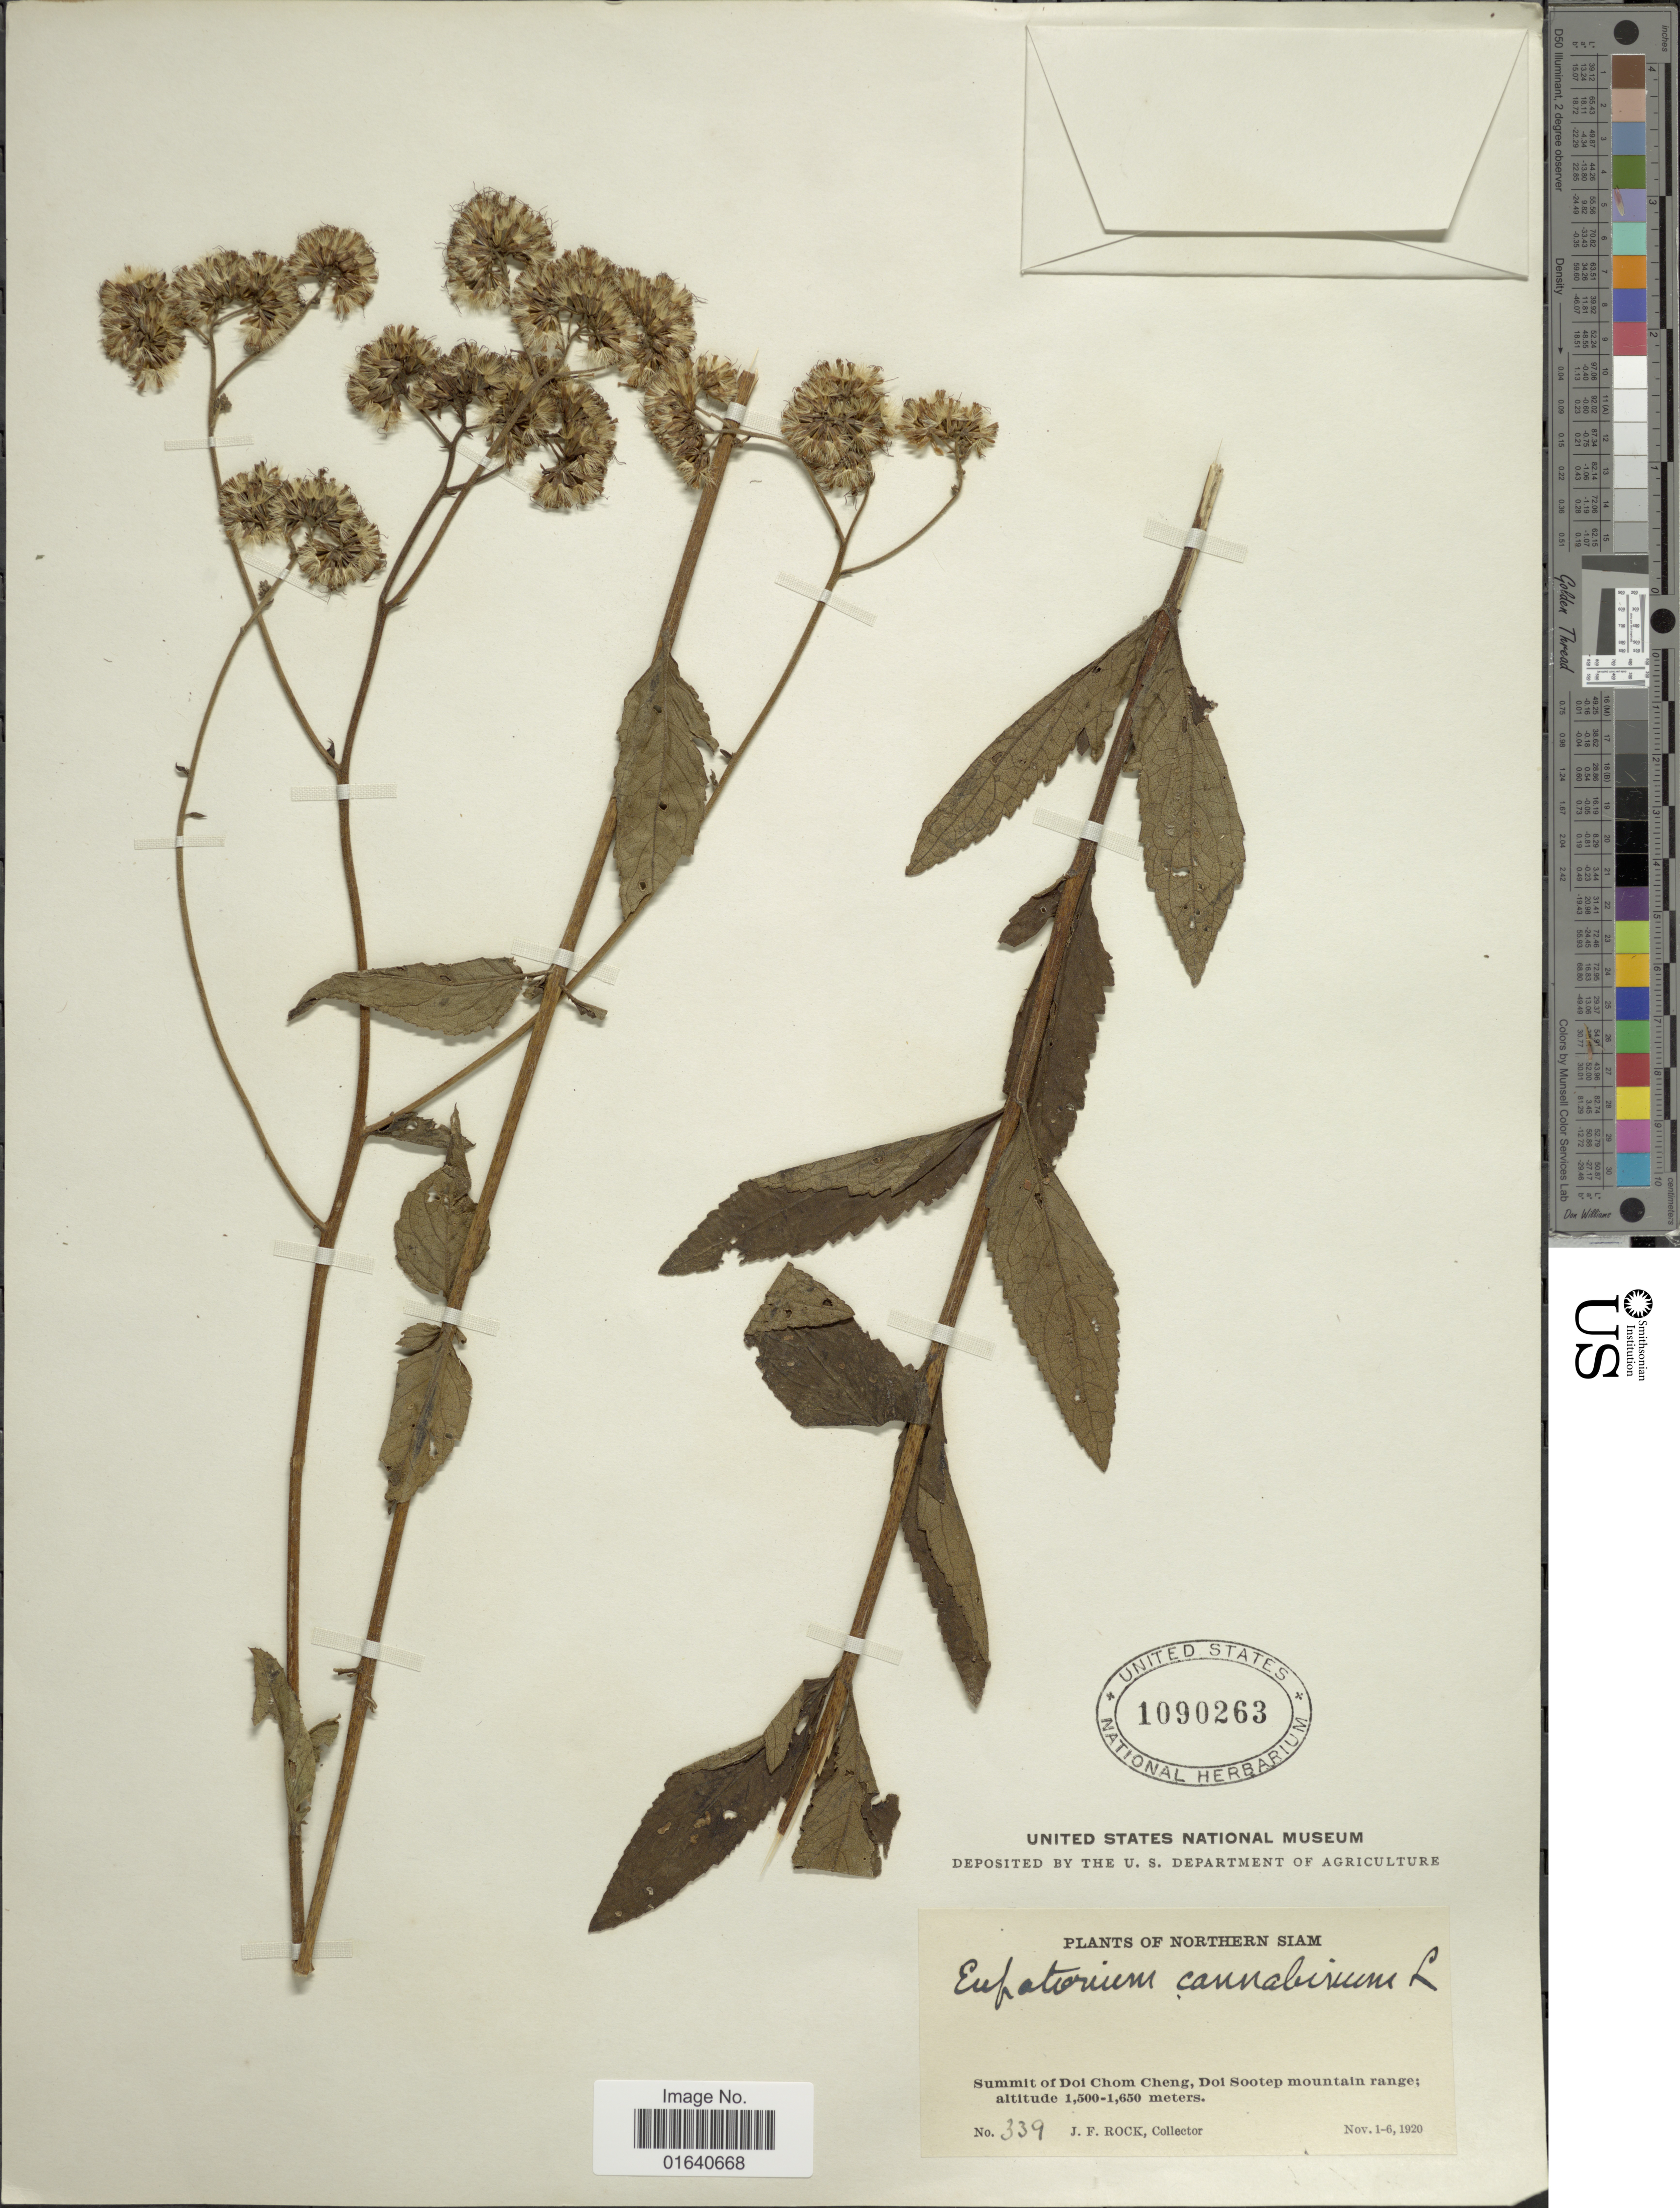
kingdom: Plantae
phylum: Tracheophyta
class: Magnoliopsida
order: Asterales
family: Asteraceae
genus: Eupatorium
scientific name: Eupatorium cannabinum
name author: L.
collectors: J. Rock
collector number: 339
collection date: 1920-11-01/1920-11-06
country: Thailand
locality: Northern Siam, Summit of Doi Chom Cheng, Doi Sootep mountain range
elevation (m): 1500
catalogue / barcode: US 1090263